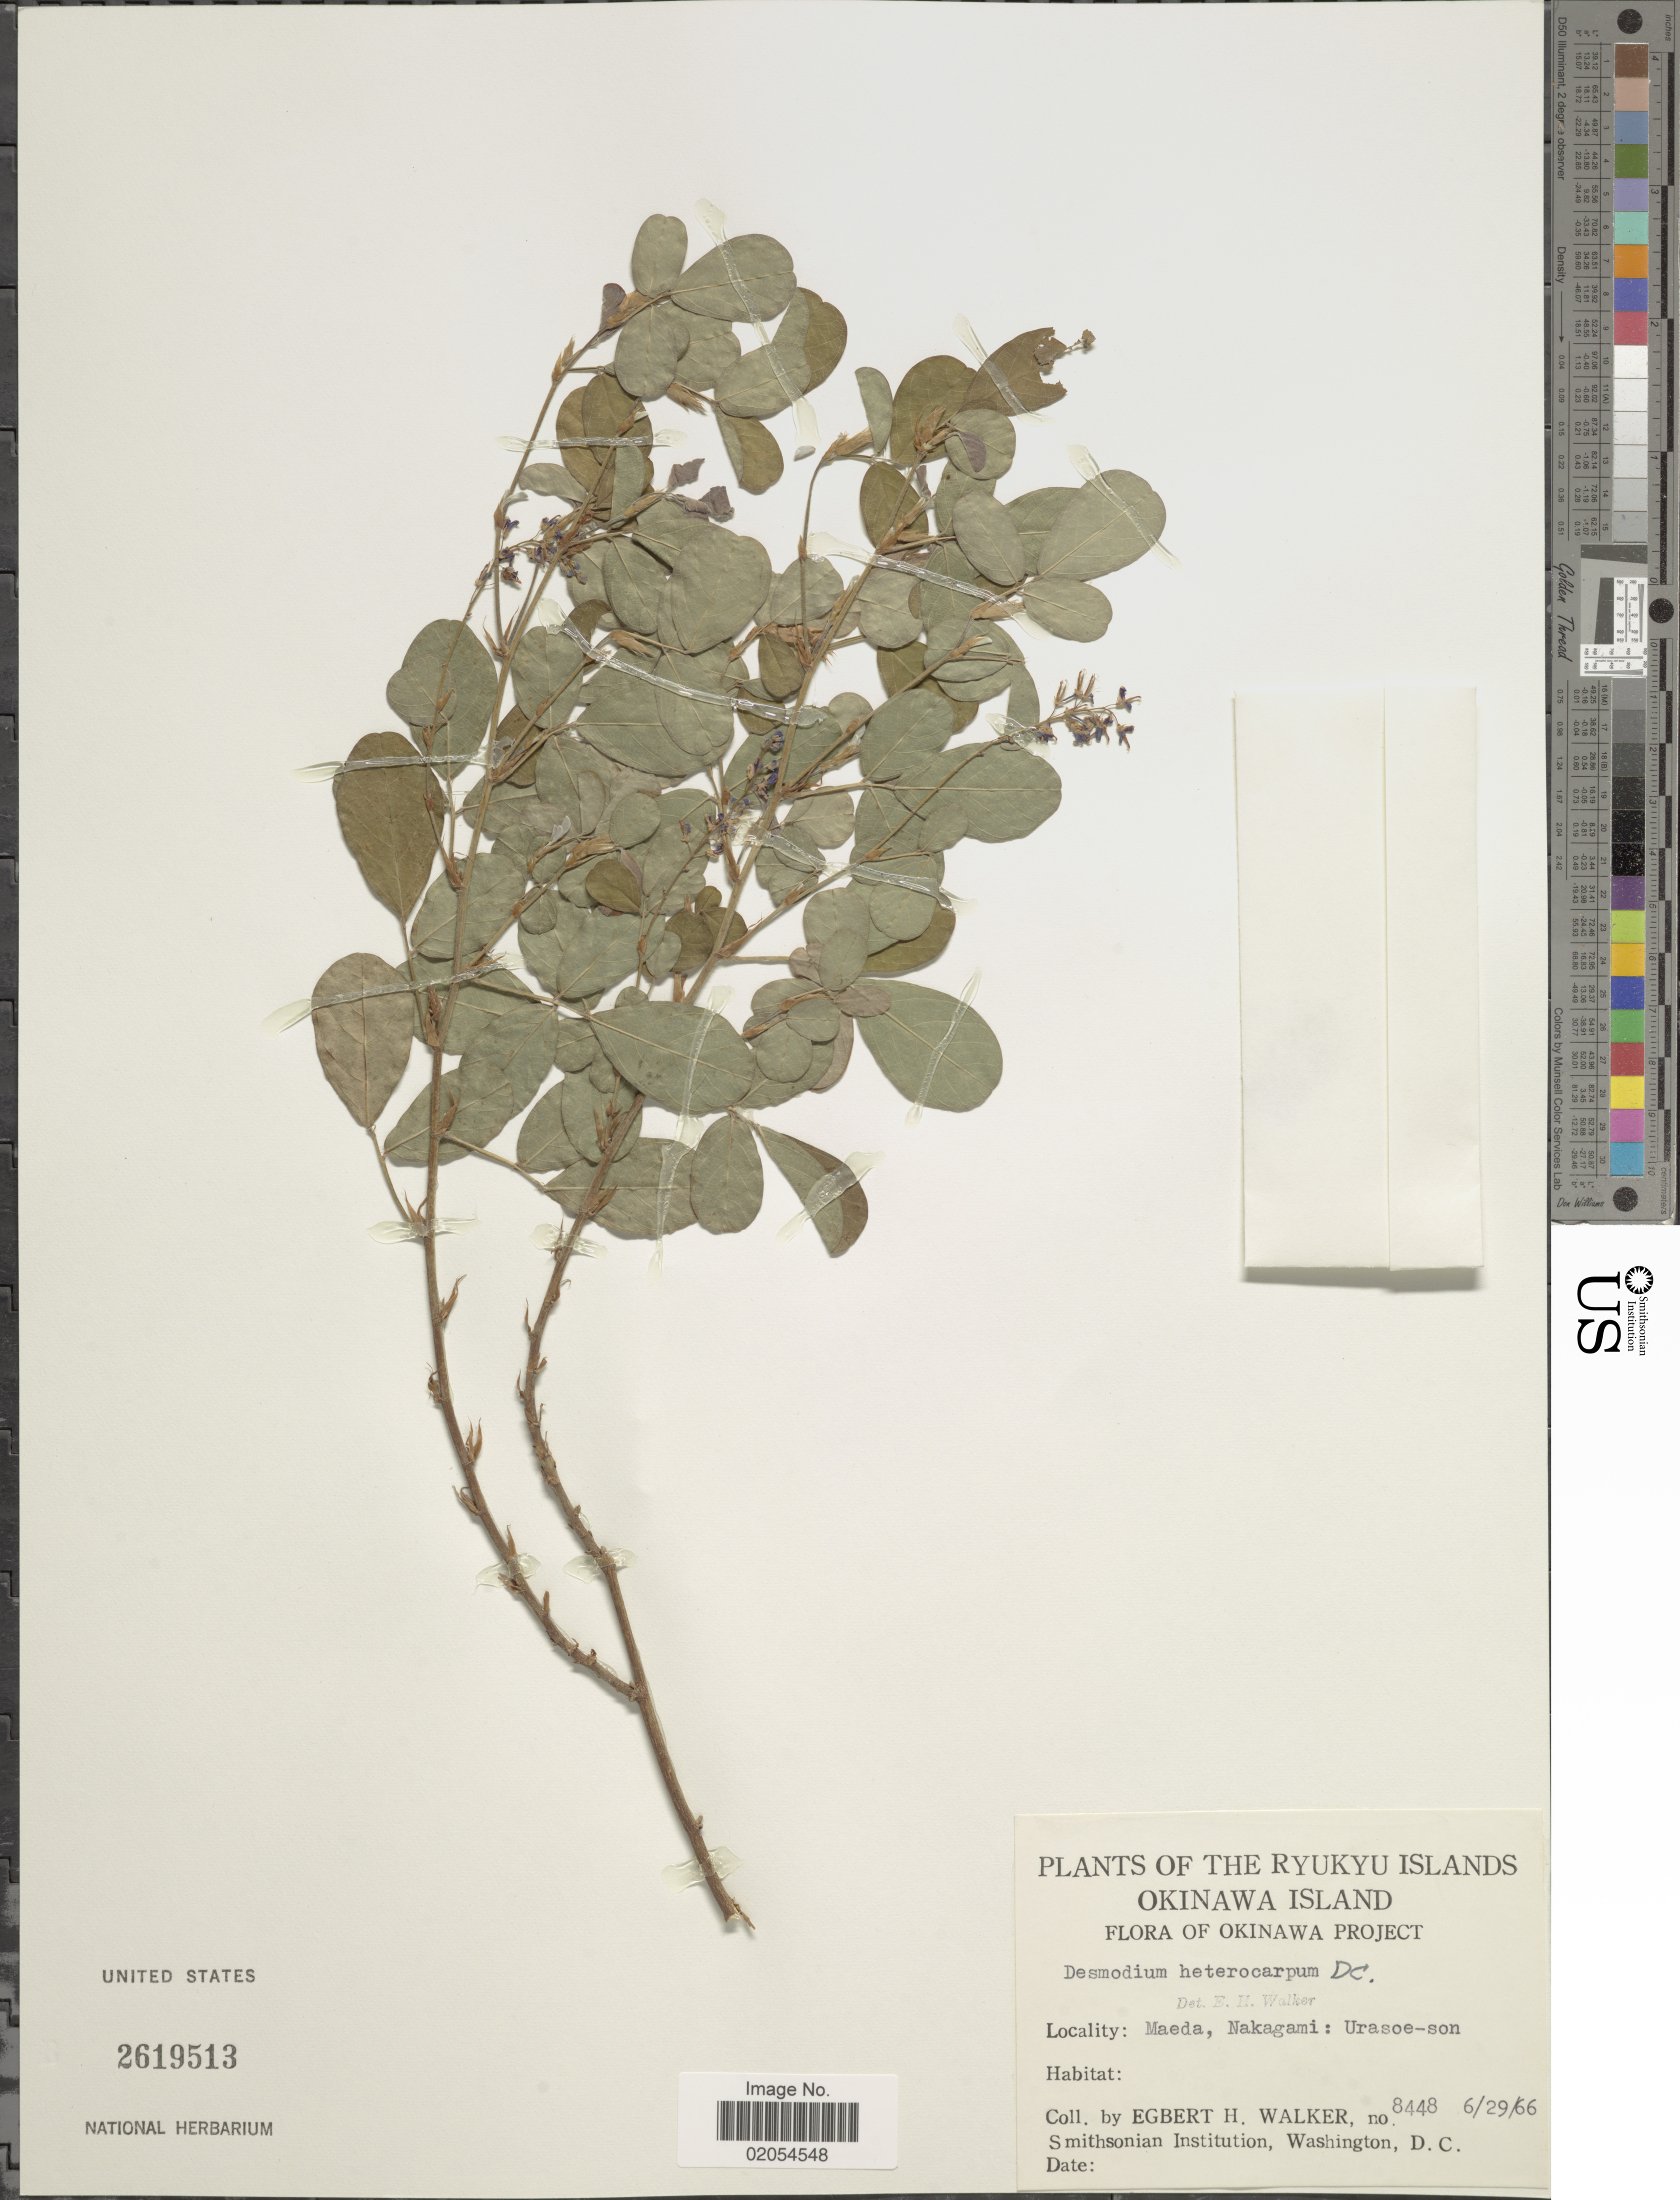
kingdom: Plantae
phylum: Tracheophyta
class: Magnoliopsida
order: Fabales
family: Fabaceae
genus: Grona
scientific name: Grona heterocarpos subsp. heterocarpos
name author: (L.) H. Ohashi & K. Ohashi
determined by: Strong, Mark T., (BOT), Smithsonian Institution - National Museum of Natural History (UNITED STATES)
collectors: E. H. Walker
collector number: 8448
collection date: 1966-06-29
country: Japan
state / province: Okinawa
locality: The Ryukyu Islands, Okinawa Island, Okinawa Project, Maeda, Nakagami, Urasoe-son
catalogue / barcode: US 2619513